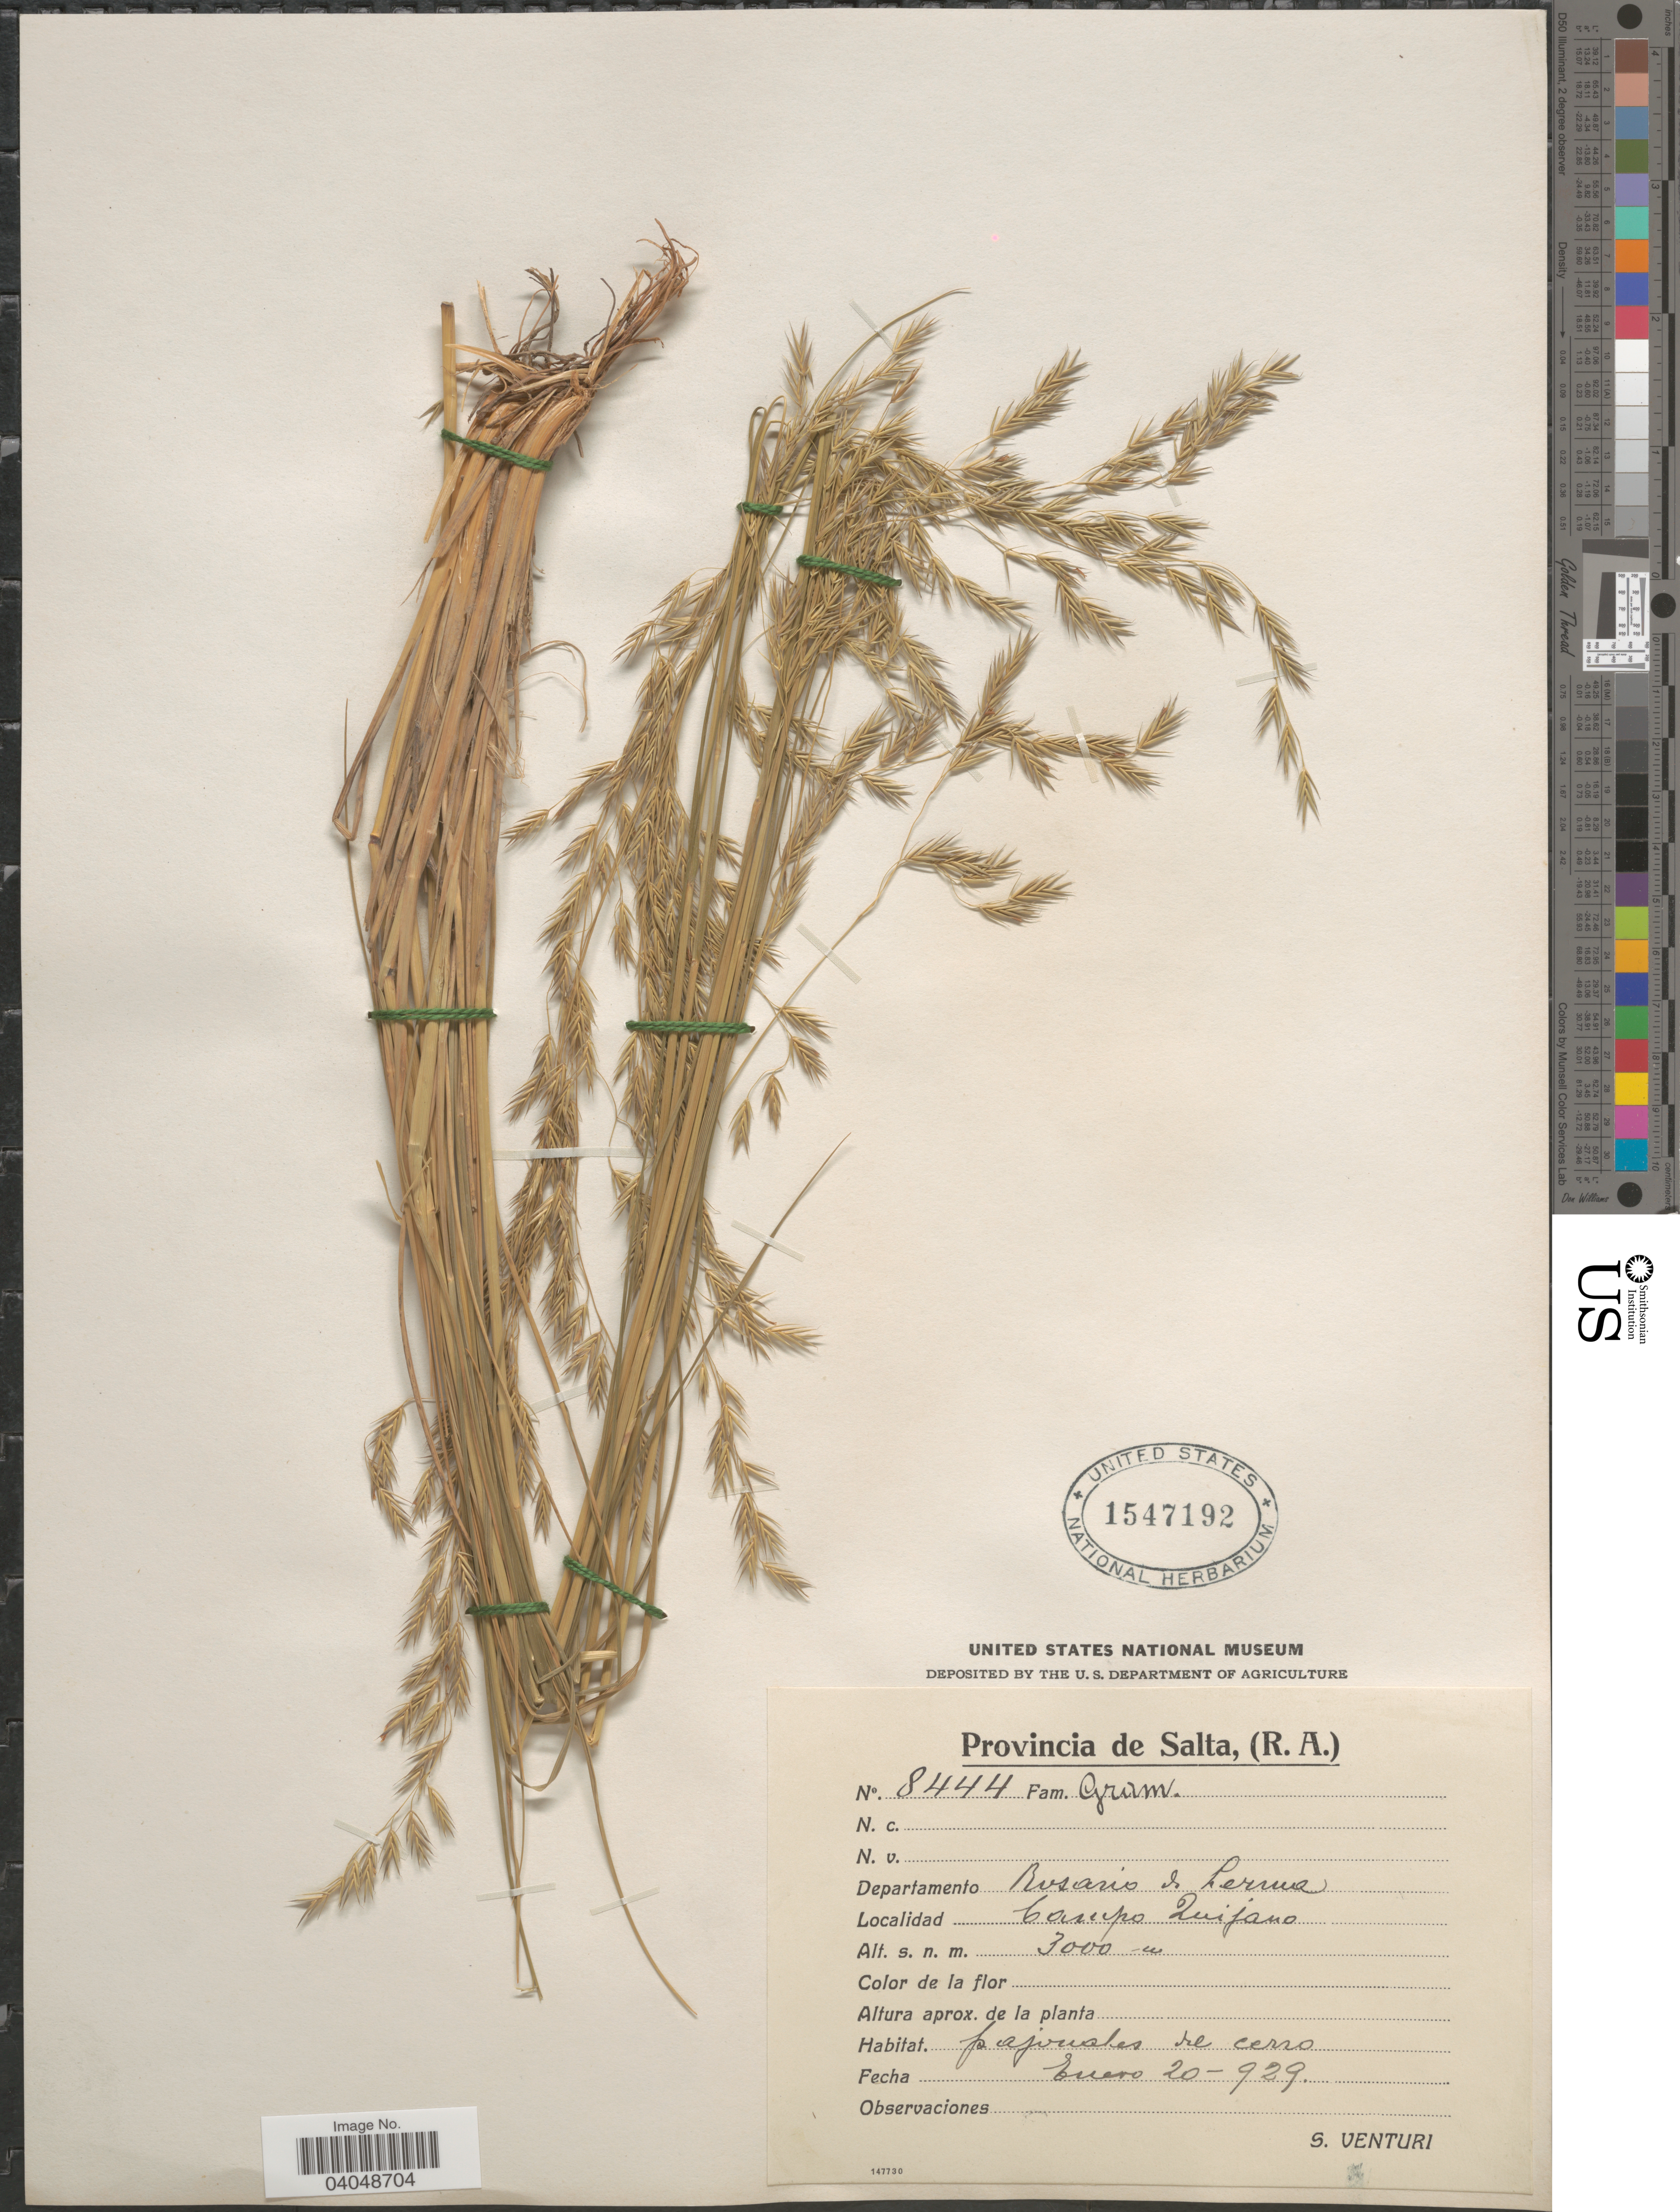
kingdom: Plantae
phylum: Tracheophyta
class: Liliopsida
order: Poales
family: Poaceae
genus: Festuca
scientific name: Festuca sp.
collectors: S. Venturi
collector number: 8444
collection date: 1929-01-20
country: Argentina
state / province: Salta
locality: Departamento Rosario de Lerma. Campo Quijano.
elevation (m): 3000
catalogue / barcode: US 1547192